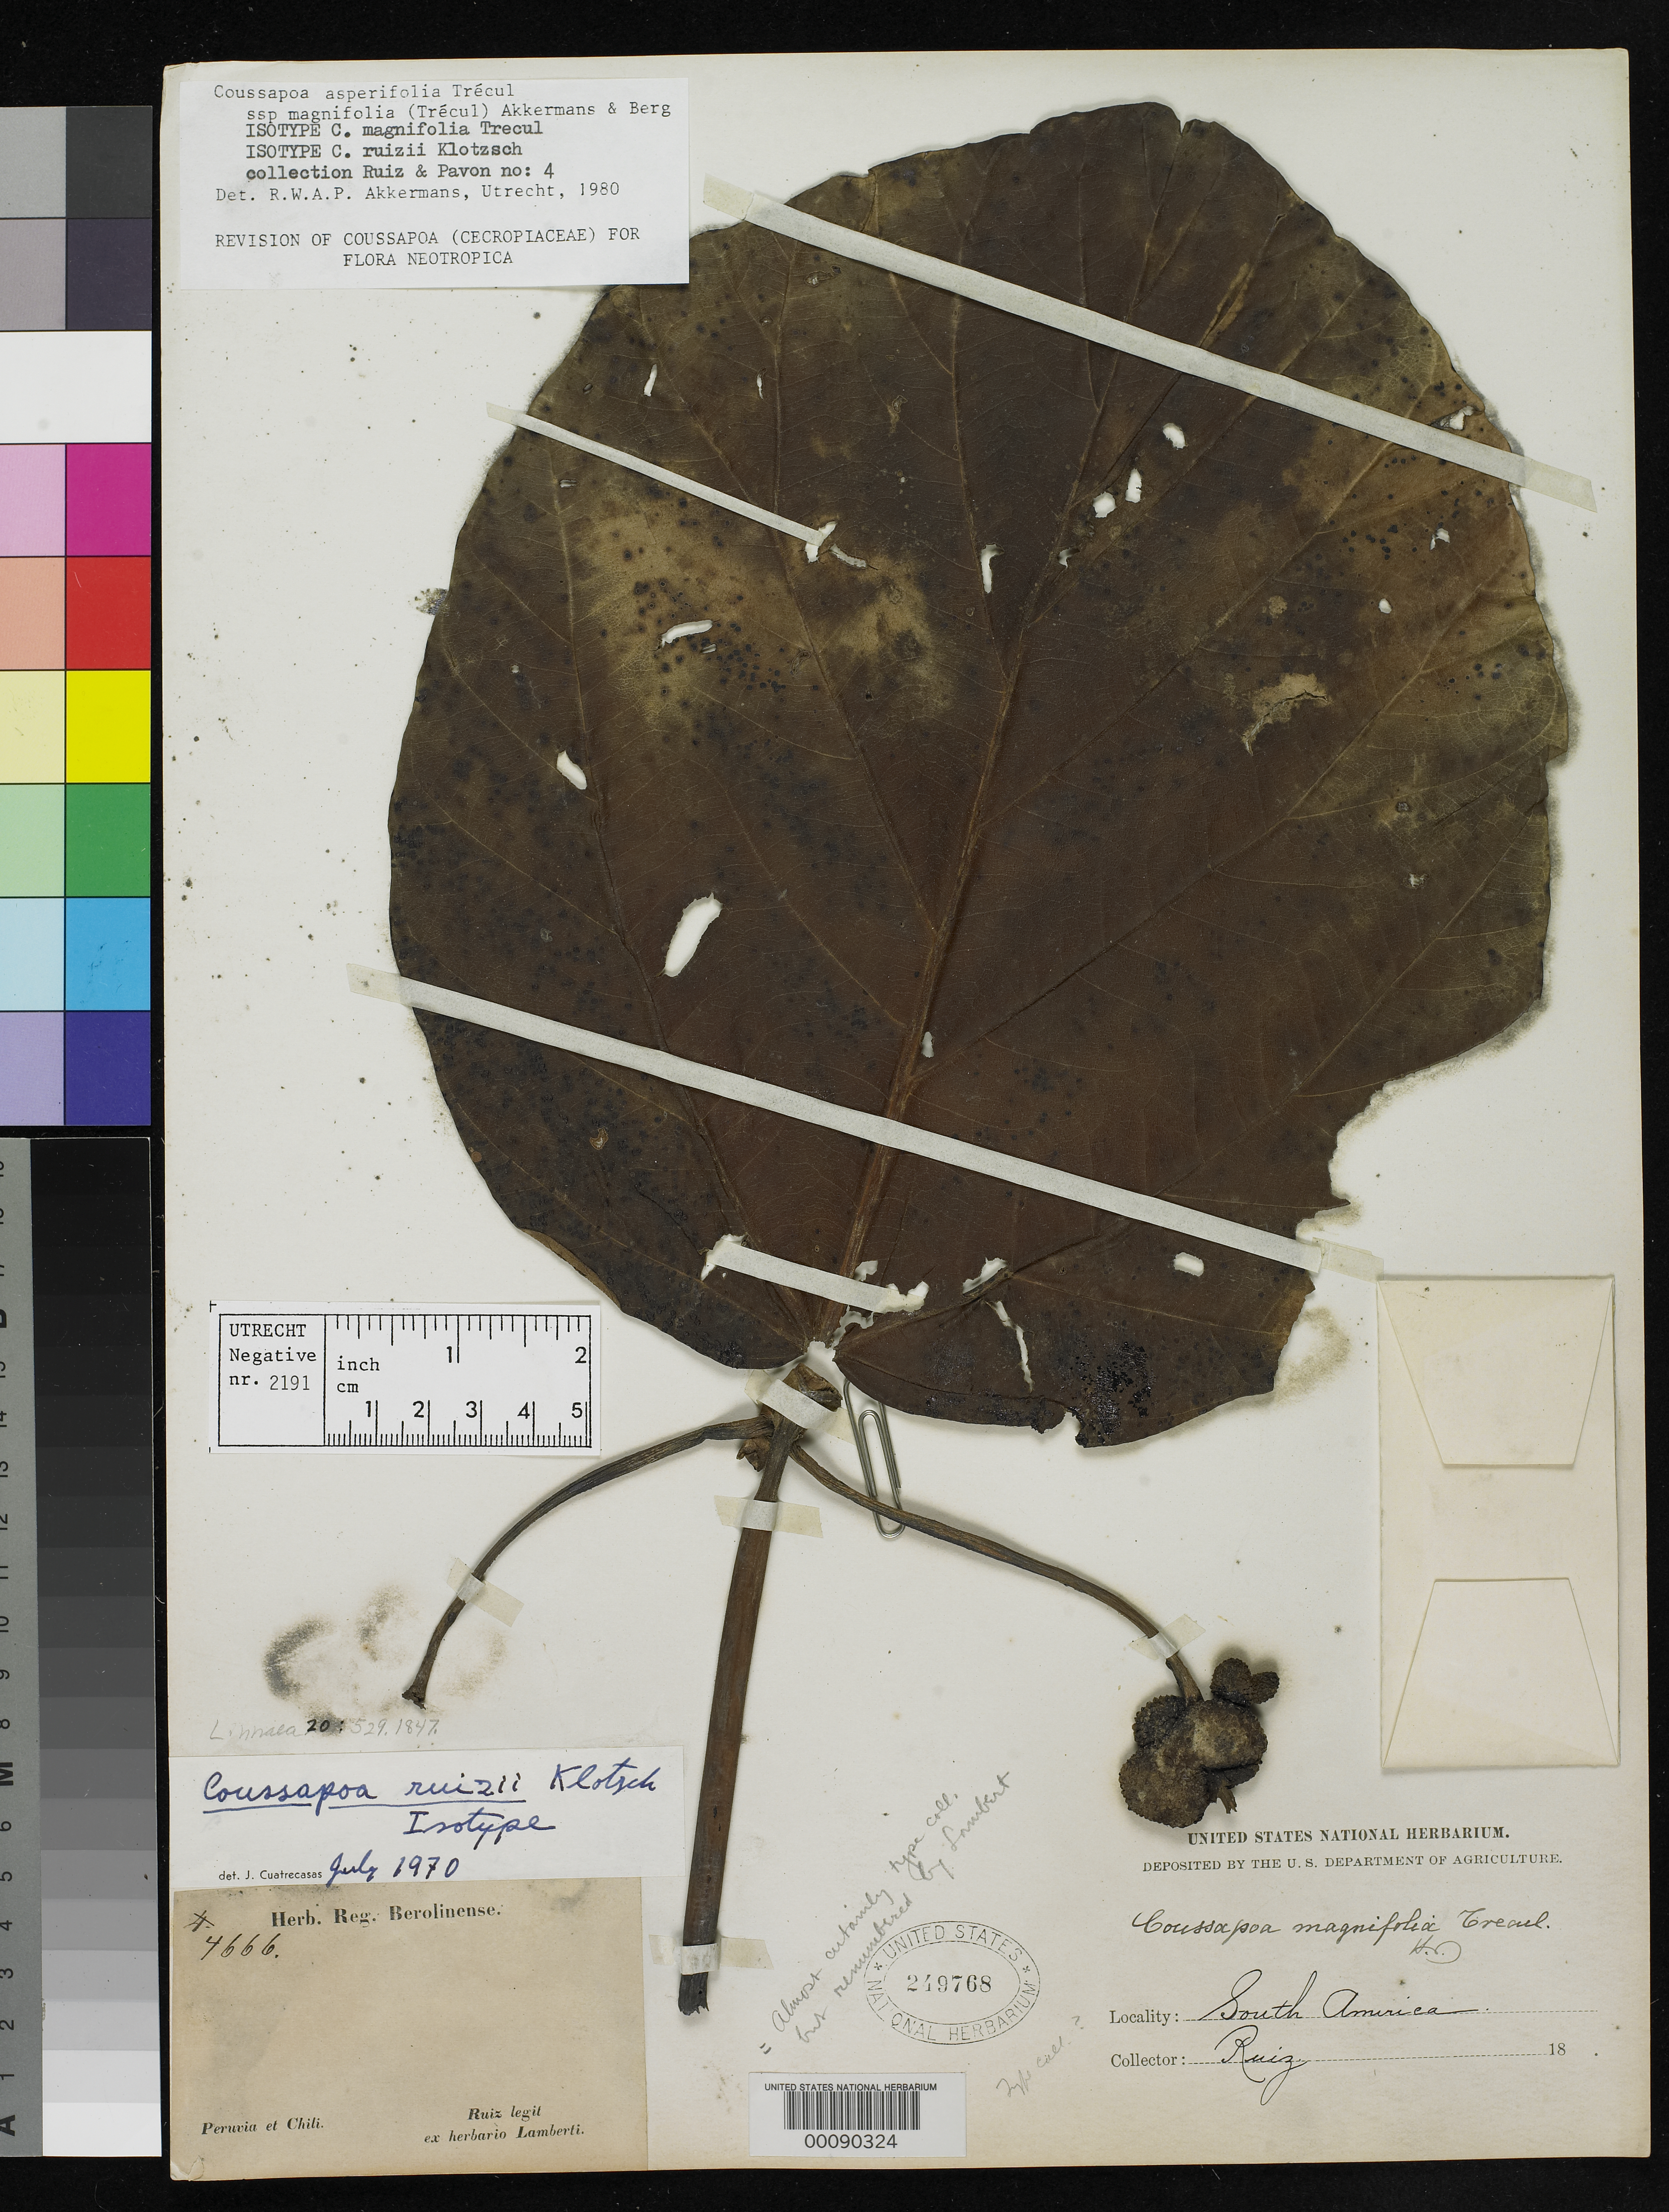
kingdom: Plantae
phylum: Tracheophyta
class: Magnoliopsida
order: Rosales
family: Urticaceae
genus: Coussapoa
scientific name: Coussapoa ruizii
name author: Klotzsch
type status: Isotype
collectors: H. Ruiz López & J. A. Pavón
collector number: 4666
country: Peru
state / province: San Martín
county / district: Mariscal Cáceres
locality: Rio Huallaga, margen Derecha del; Balsa Probana; dtto. Tocache Nuevo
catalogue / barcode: US 249768